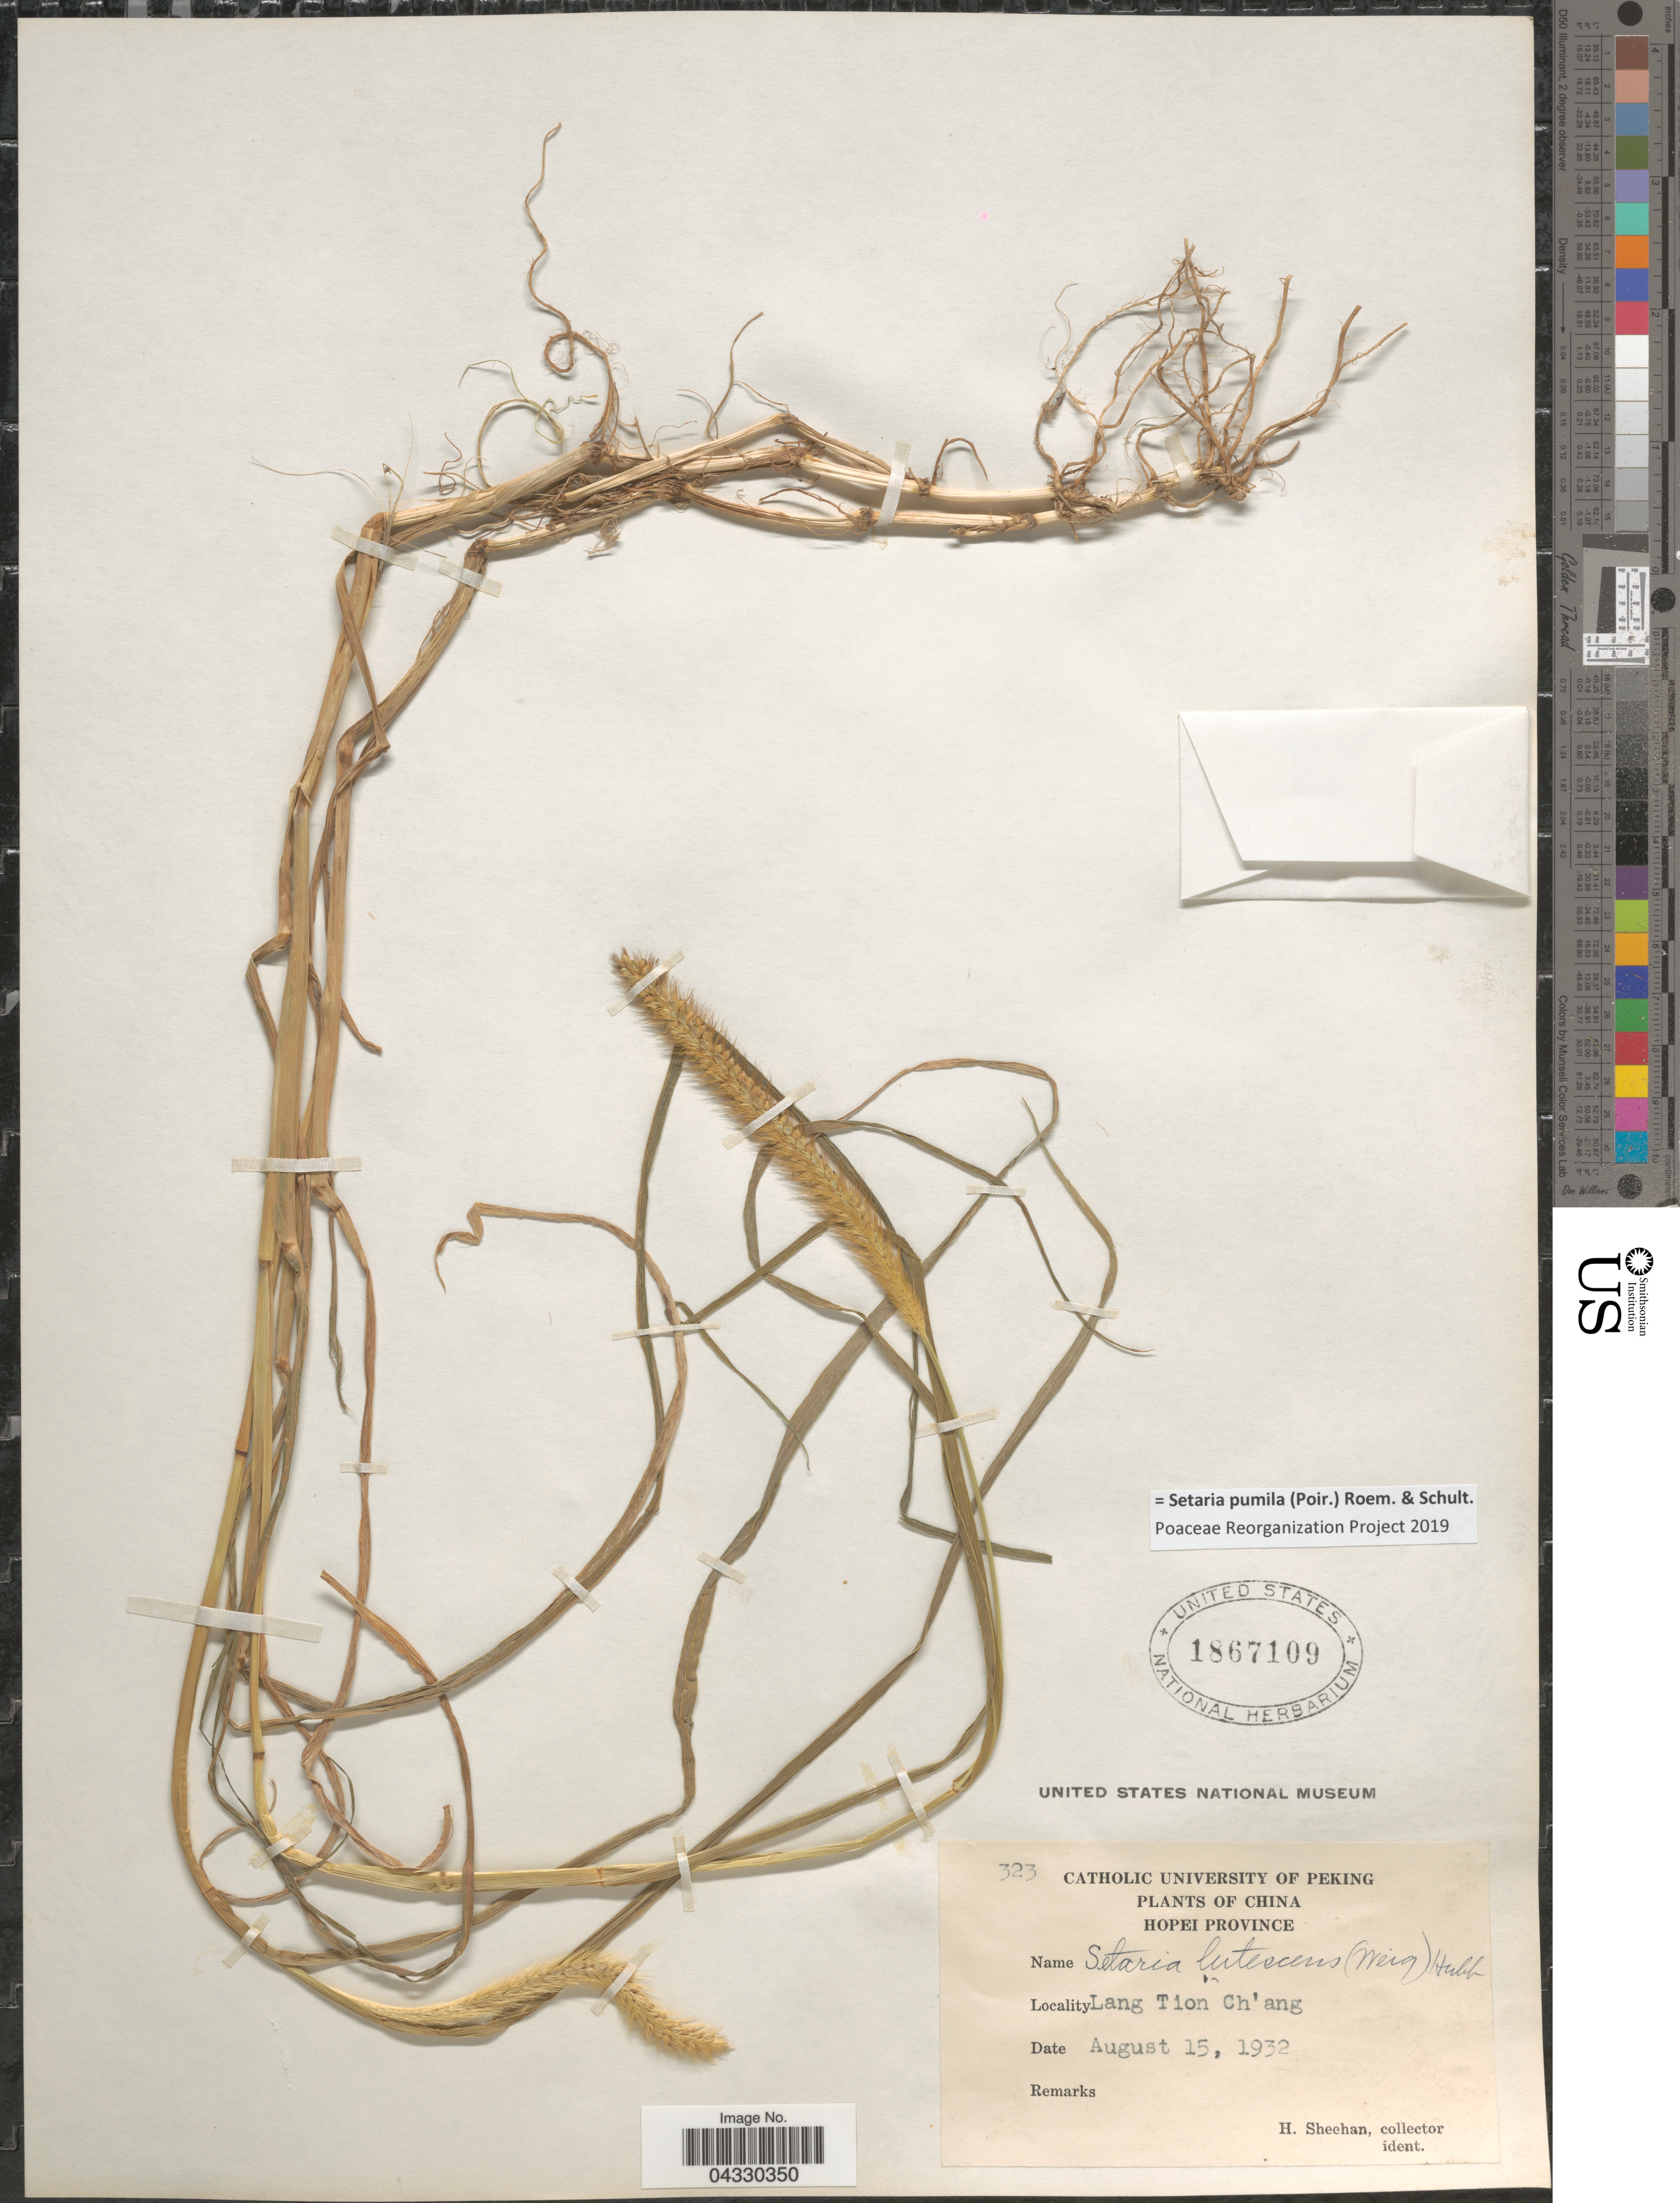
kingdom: Plantae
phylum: Tracheophyta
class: Liliopsida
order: Poales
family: Poaceae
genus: Setaria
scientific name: Setaria pumila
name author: (Poir.) Roem. & Schult.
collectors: H. Sheehan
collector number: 323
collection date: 1932-08-15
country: China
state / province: Hebei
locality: Hopei Province. Lang Tion Ch'ang.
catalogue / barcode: US 1867109